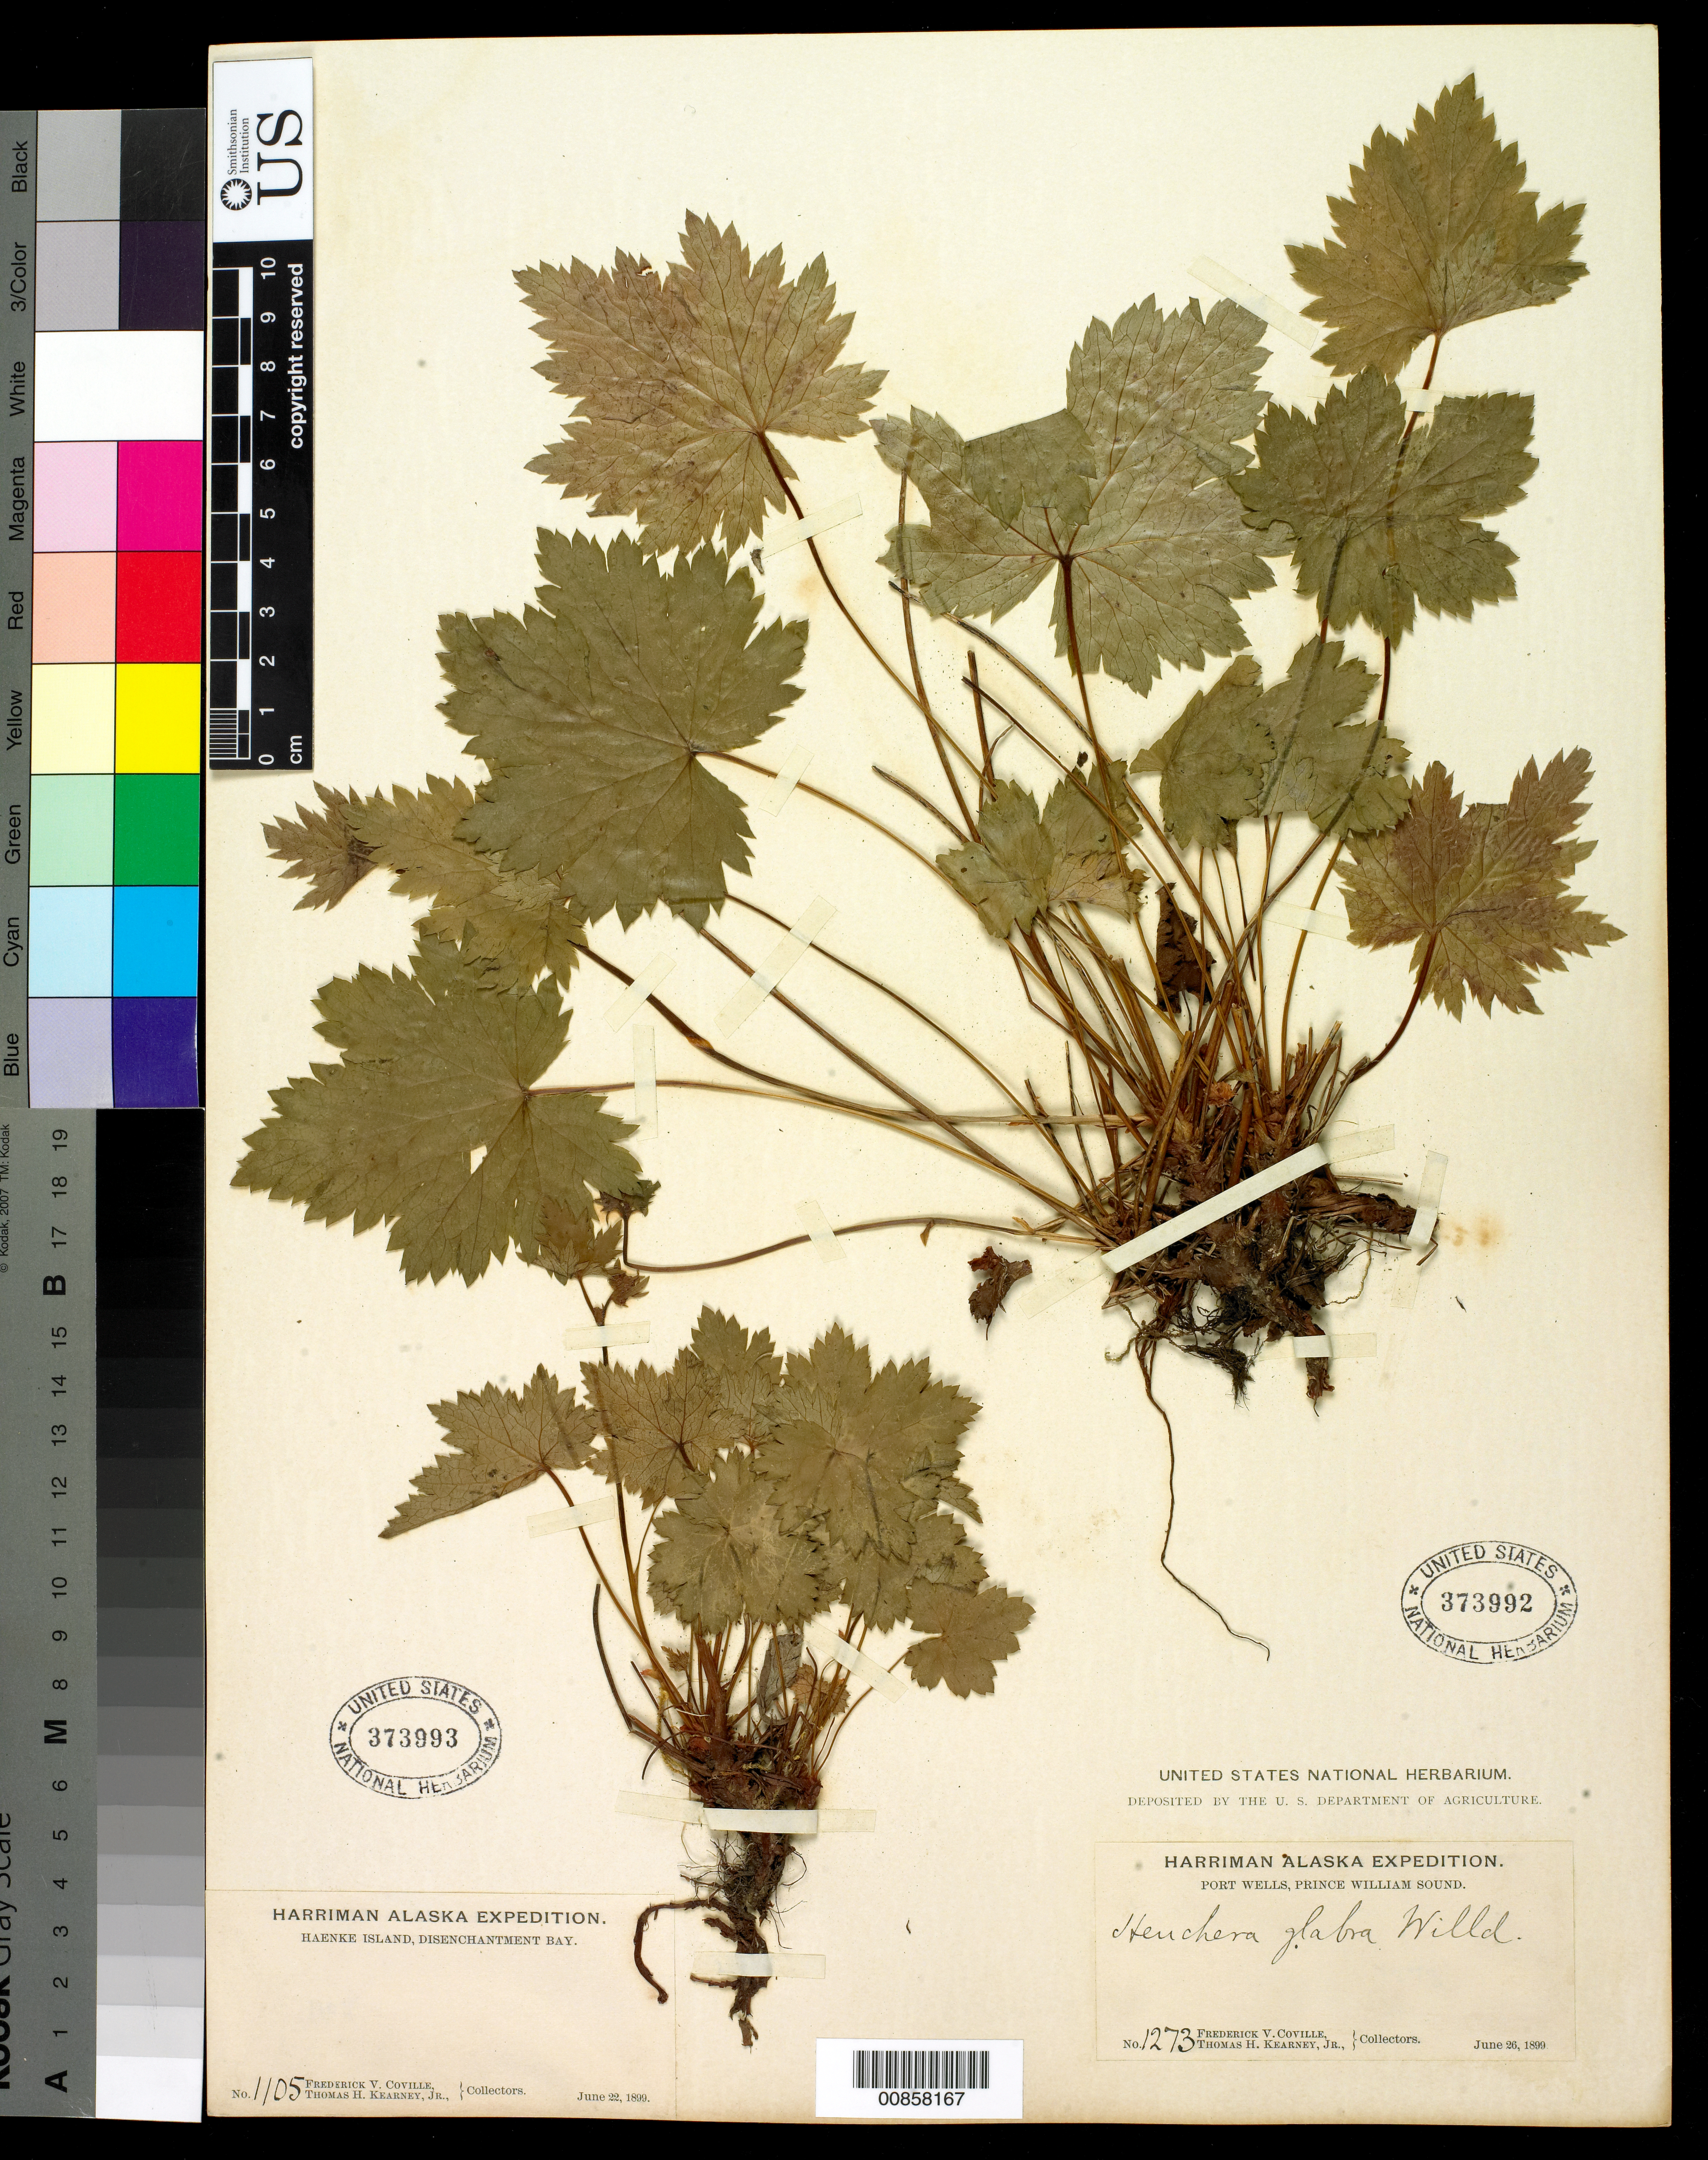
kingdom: Plantae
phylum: Tracheophyta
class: Magnoliopsida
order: Saxifragales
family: Saxifragaceae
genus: Heuchera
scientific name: Heuchera glabra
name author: Willd. ex Roem. & Schult.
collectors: F. V. Coville & T. H. Kearney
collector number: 1273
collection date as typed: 26 Jun 1899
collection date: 1899-06-26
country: United States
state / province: Alaska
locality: Port Wells, Prince William Sound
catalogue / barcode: US 373992